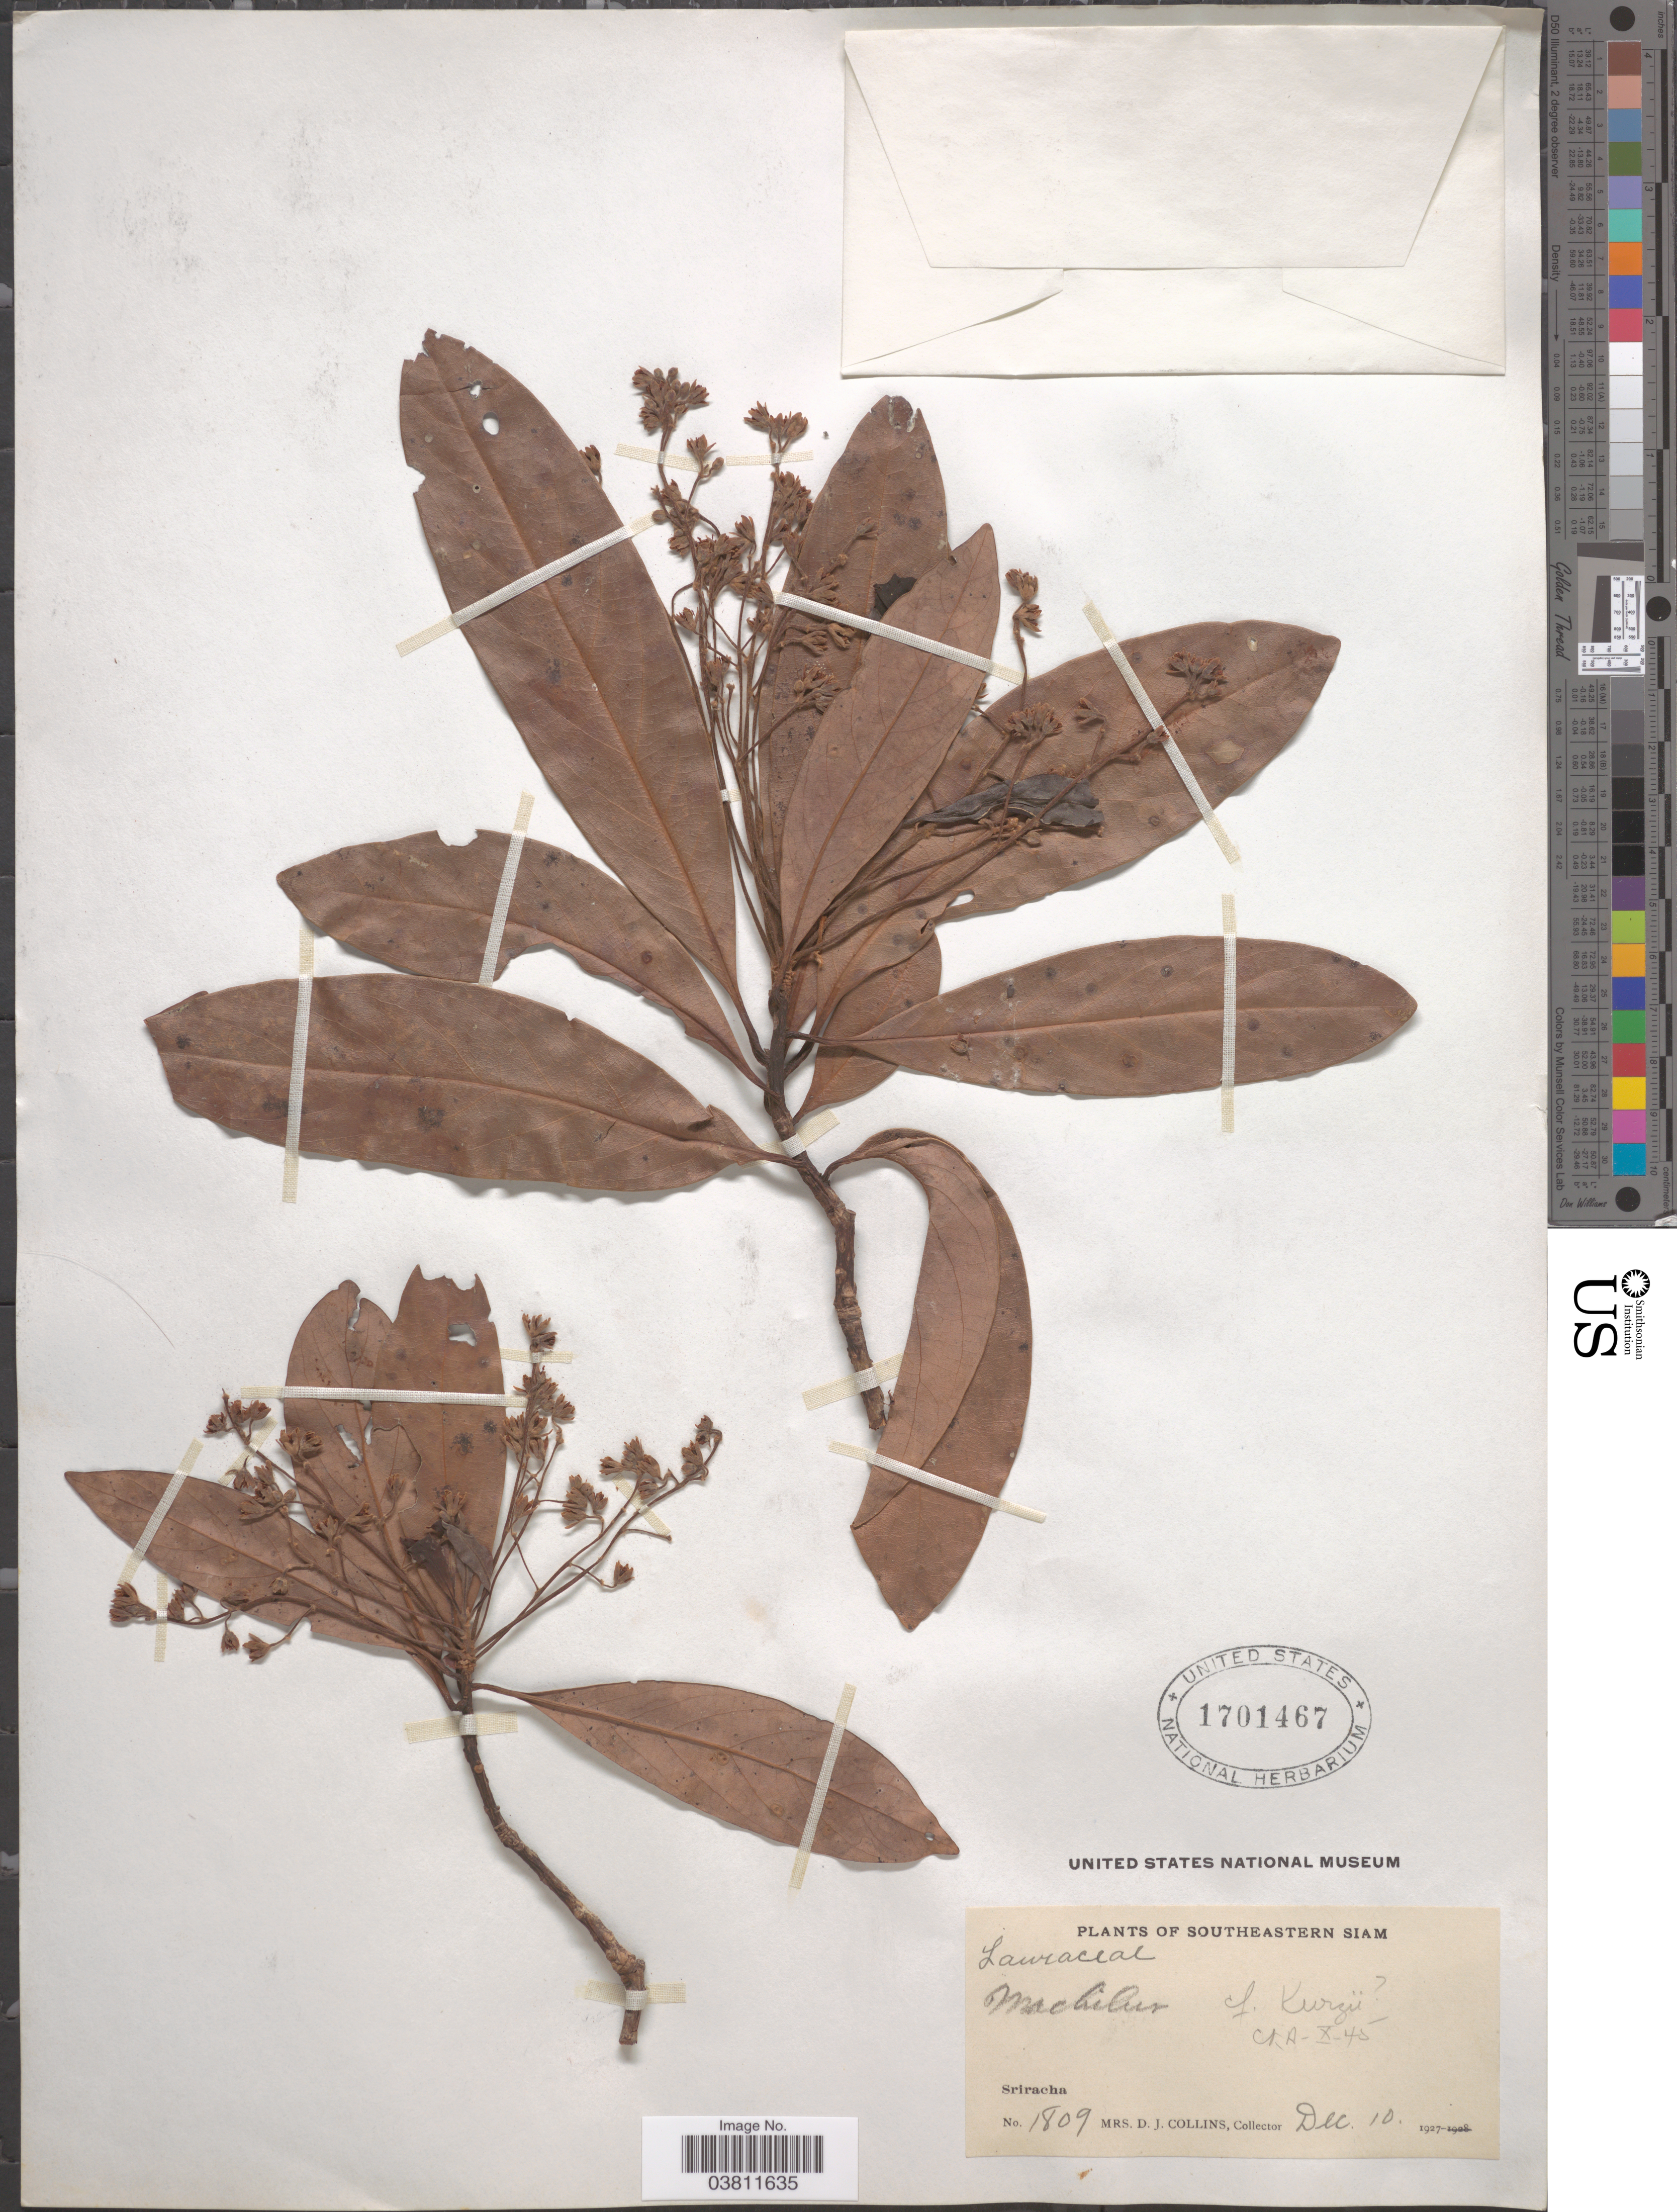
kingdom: Plantae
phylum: Tracheophyta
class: Magnoliopsida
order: Laurales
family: Lauraceae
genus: Machilus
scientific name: Machilus kurzii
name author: King ex Hook. f.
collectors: Mrs. D. J. Collins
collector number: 1809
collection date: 1927-12-10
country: Thailand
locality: Southeastern Siam. Sriracha.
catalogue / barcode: US 1701467